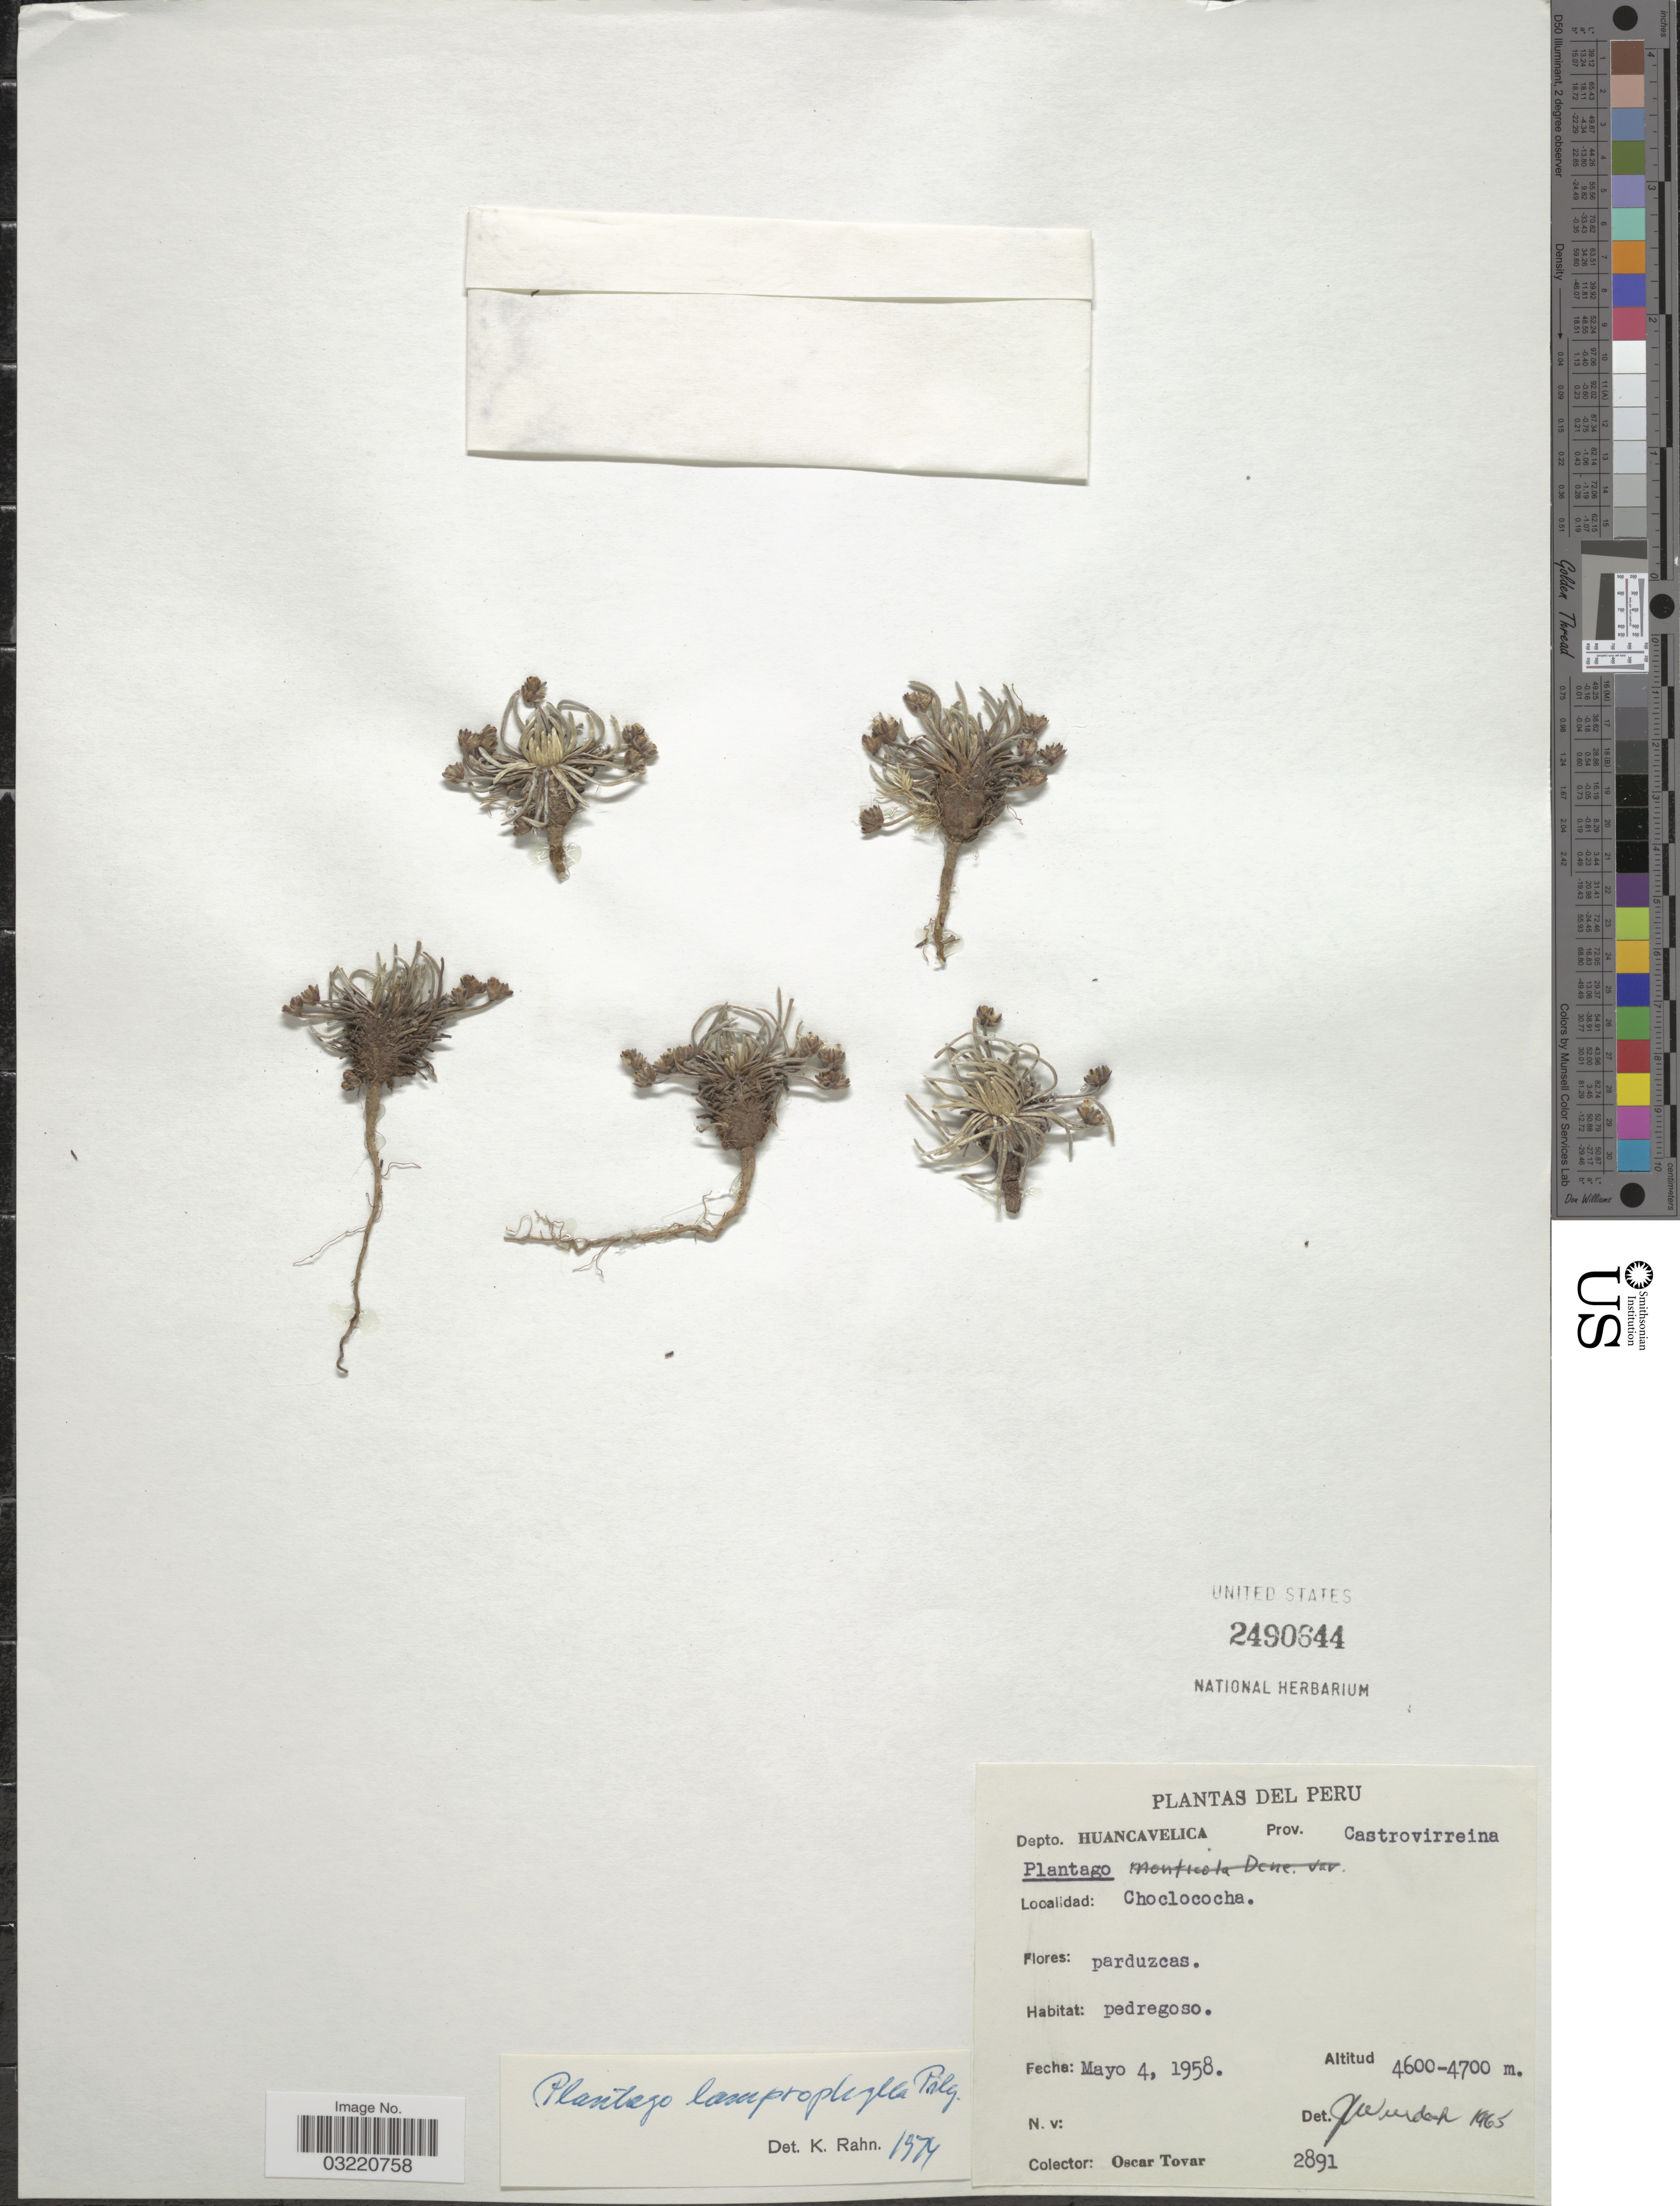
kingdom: Plantae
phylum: Tracheophyta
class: Magnoliopsida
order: Lamiales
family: Plantaginaceae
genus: Plantago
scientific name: Plantago lamprophylla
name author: Pilg.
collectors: O. Tovar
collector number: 2891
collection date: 1958-05-04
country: Peru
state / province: Huancavelica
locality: Depto. Huancavelica. Prov. Castrovirreina. Choclococha.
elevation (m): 4600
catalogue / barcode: US 2490644